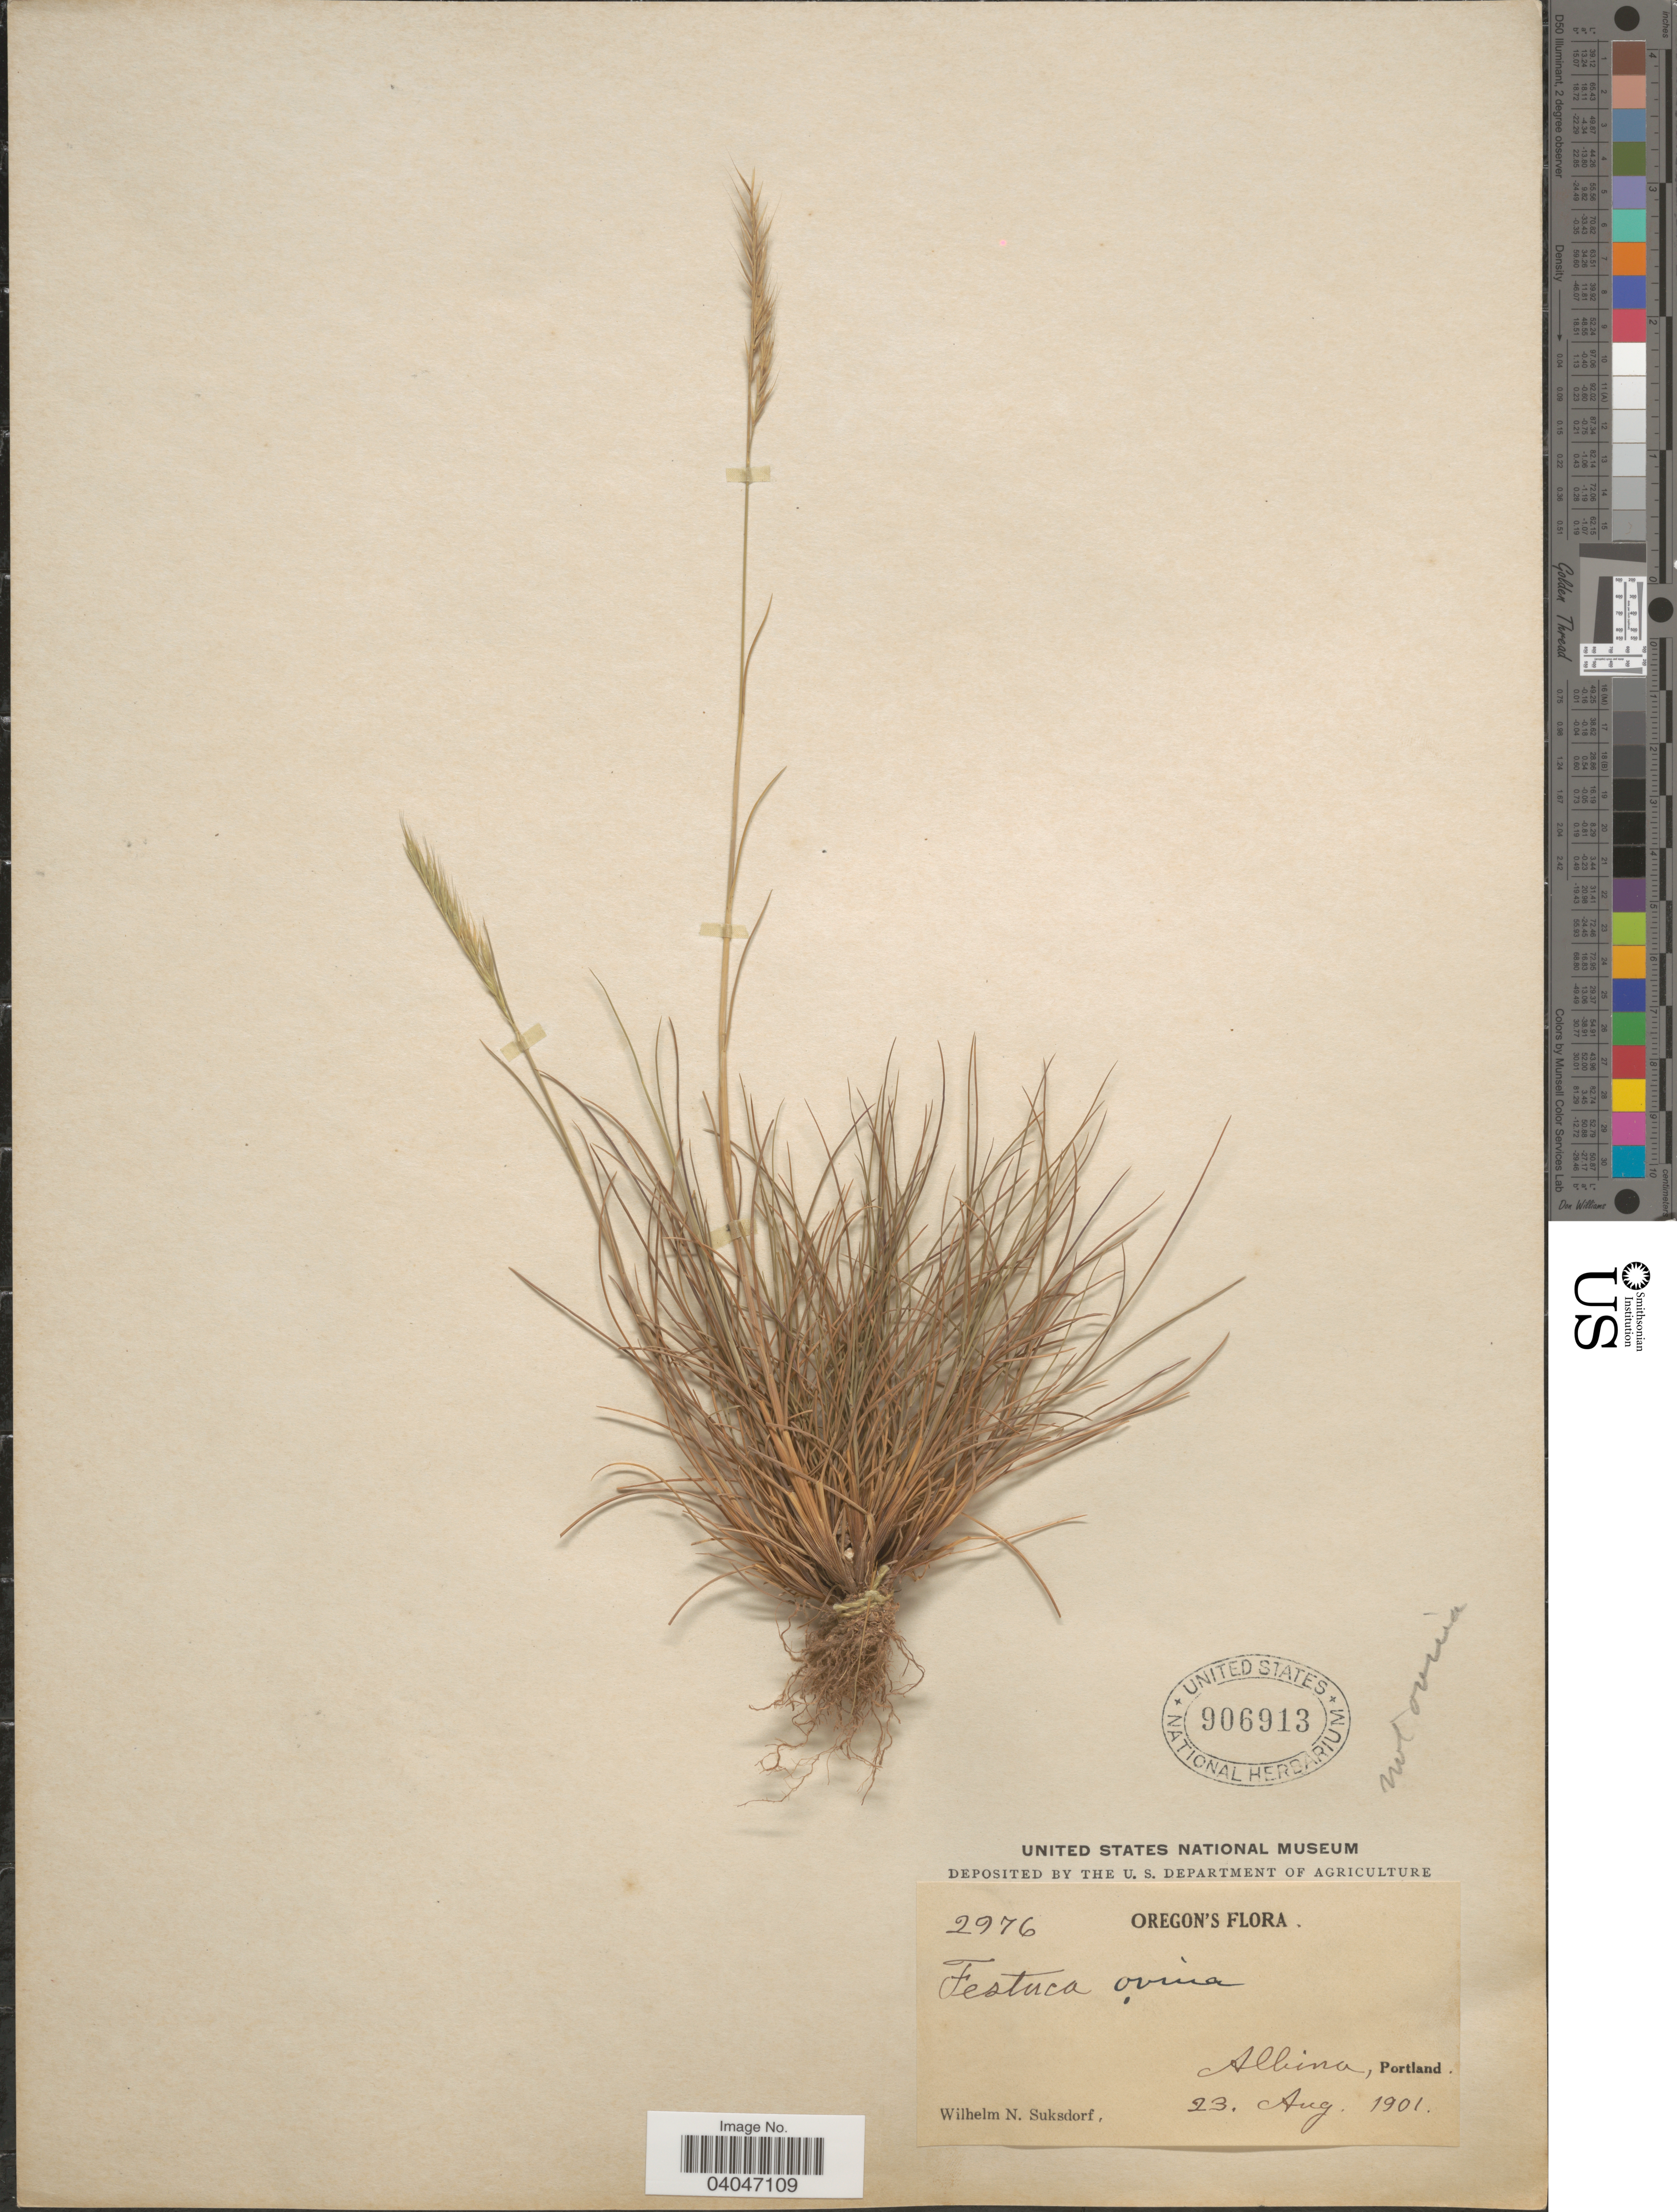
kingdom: Plantae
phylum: Tracheophyta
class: Liliopsida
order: Poales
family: Poaceae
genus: Festuca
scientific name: Festuca sp.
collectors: W. N. Suksdorf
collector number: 2976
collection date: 1901-08-23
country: United States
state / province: Oregon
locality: Albina, Portland.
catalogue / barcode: US 906913